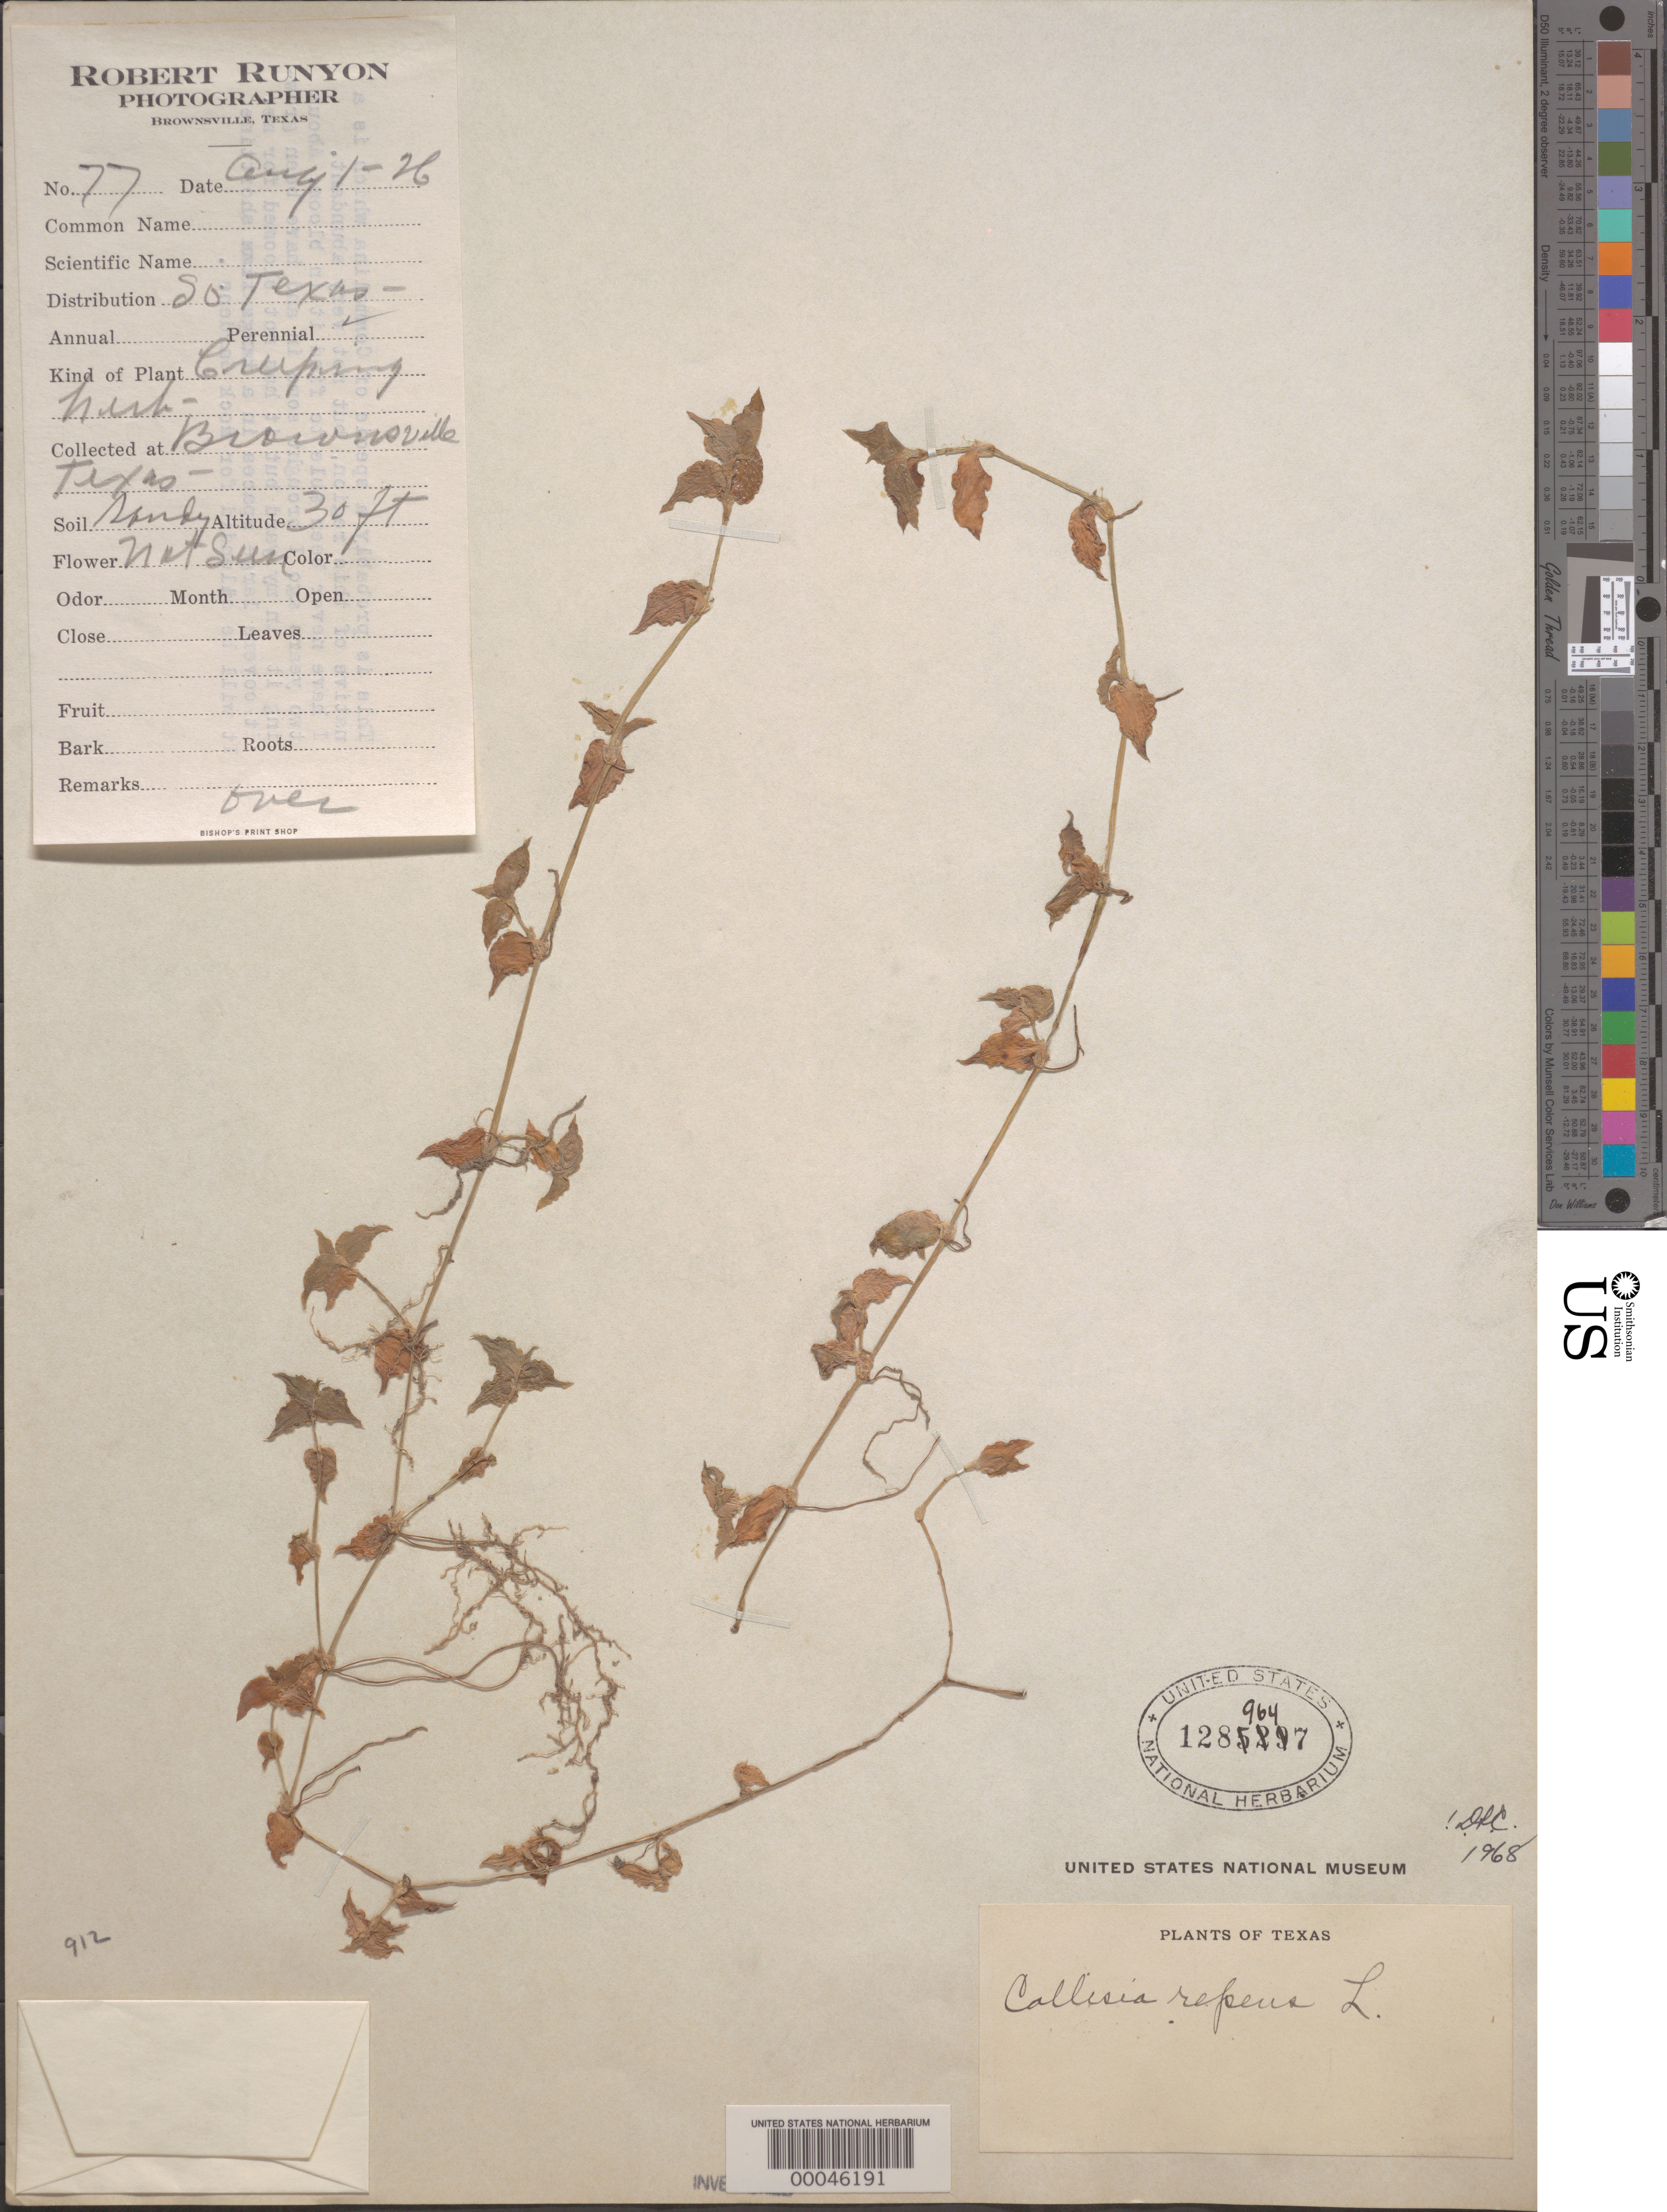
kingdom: Plantae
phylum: Tracheophyta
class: Liliopsida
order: Commelinales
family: Commelinaceae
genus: Callisia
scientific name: Callisia repens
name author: (Jacq.) L.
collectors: R. Runyon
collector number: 77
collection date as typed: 01 Aug 1926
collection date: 1926-08-01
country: United States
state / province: Texas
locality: Near brownsville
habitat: Sandy soil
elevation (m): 9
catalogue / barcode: US 1289647